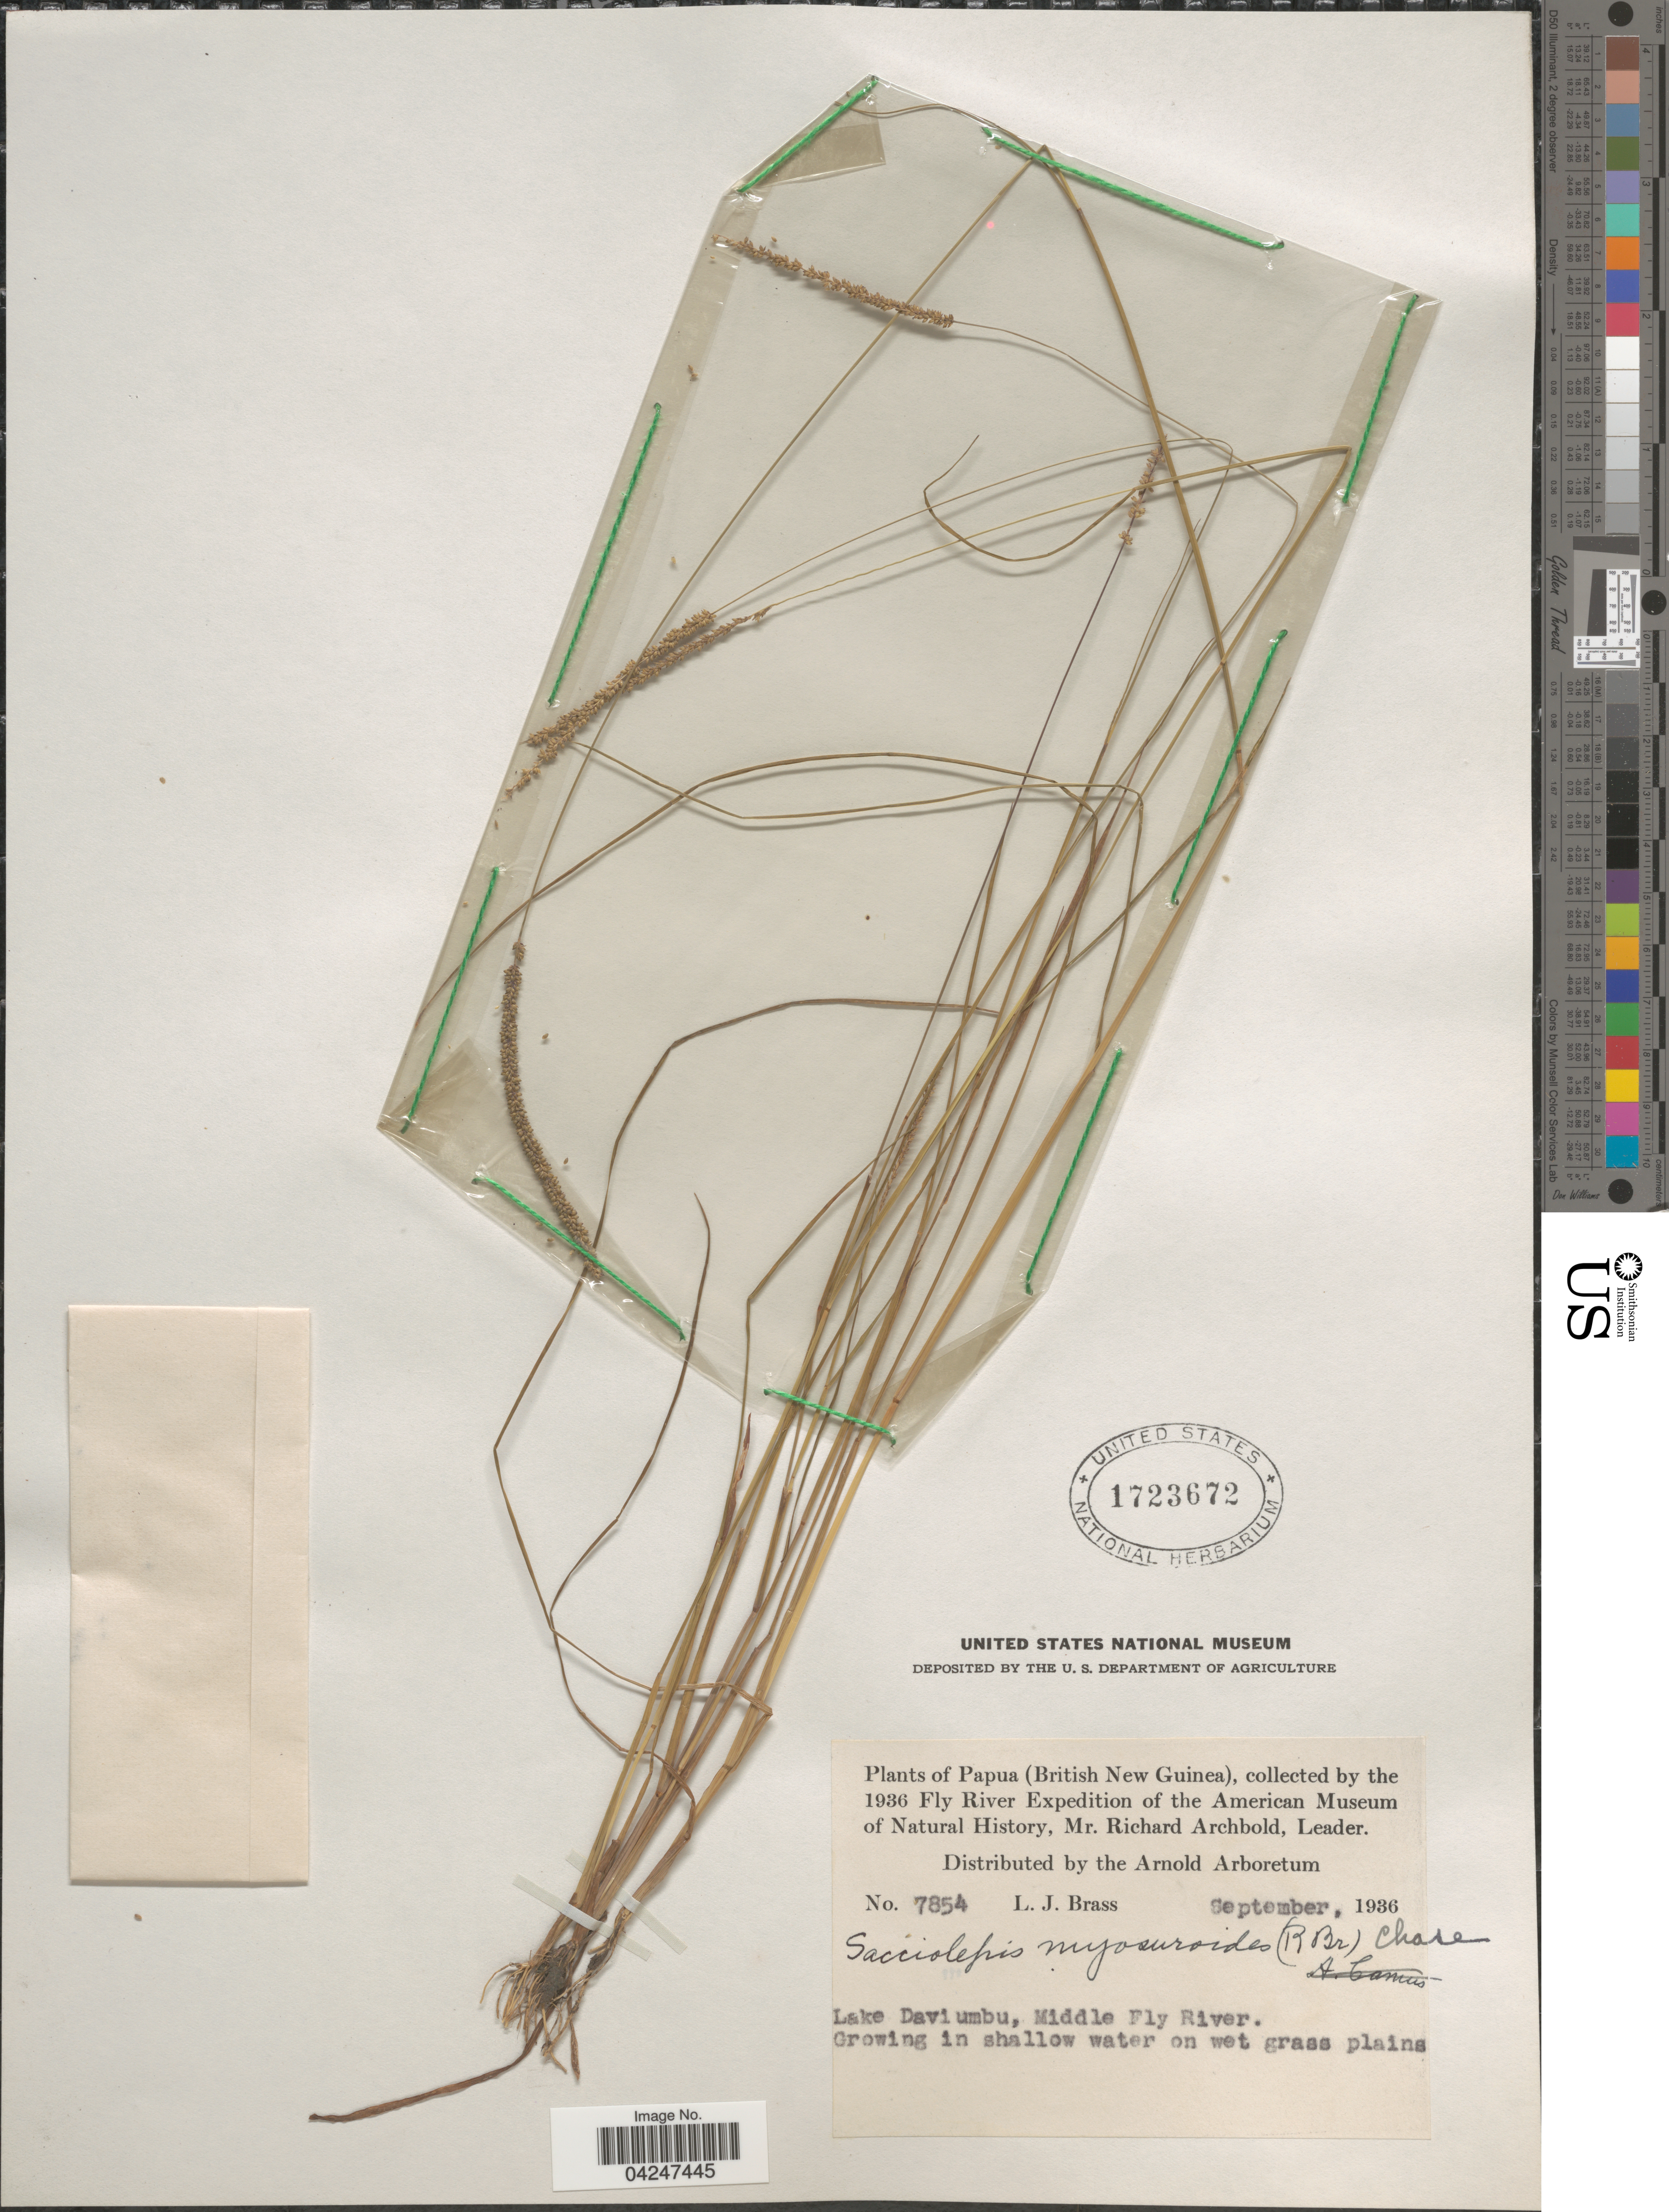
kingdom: Plantae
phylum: Tracheophyta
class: Liliopsida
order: Poales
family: Poaceae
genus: Sacciolepis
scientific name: Sacciolepis myosuroides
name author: (R. Br.) Chase ex E.G. Camus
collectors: L. J. Brass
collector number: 7854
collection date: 1936-09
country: Papua New Guinea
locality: Papua (British New Guinea). 1936 Fly River Expedition of the American Museum of Natural History. Lake Daviumbu, Middle Fly River.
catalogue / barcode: US 1723672